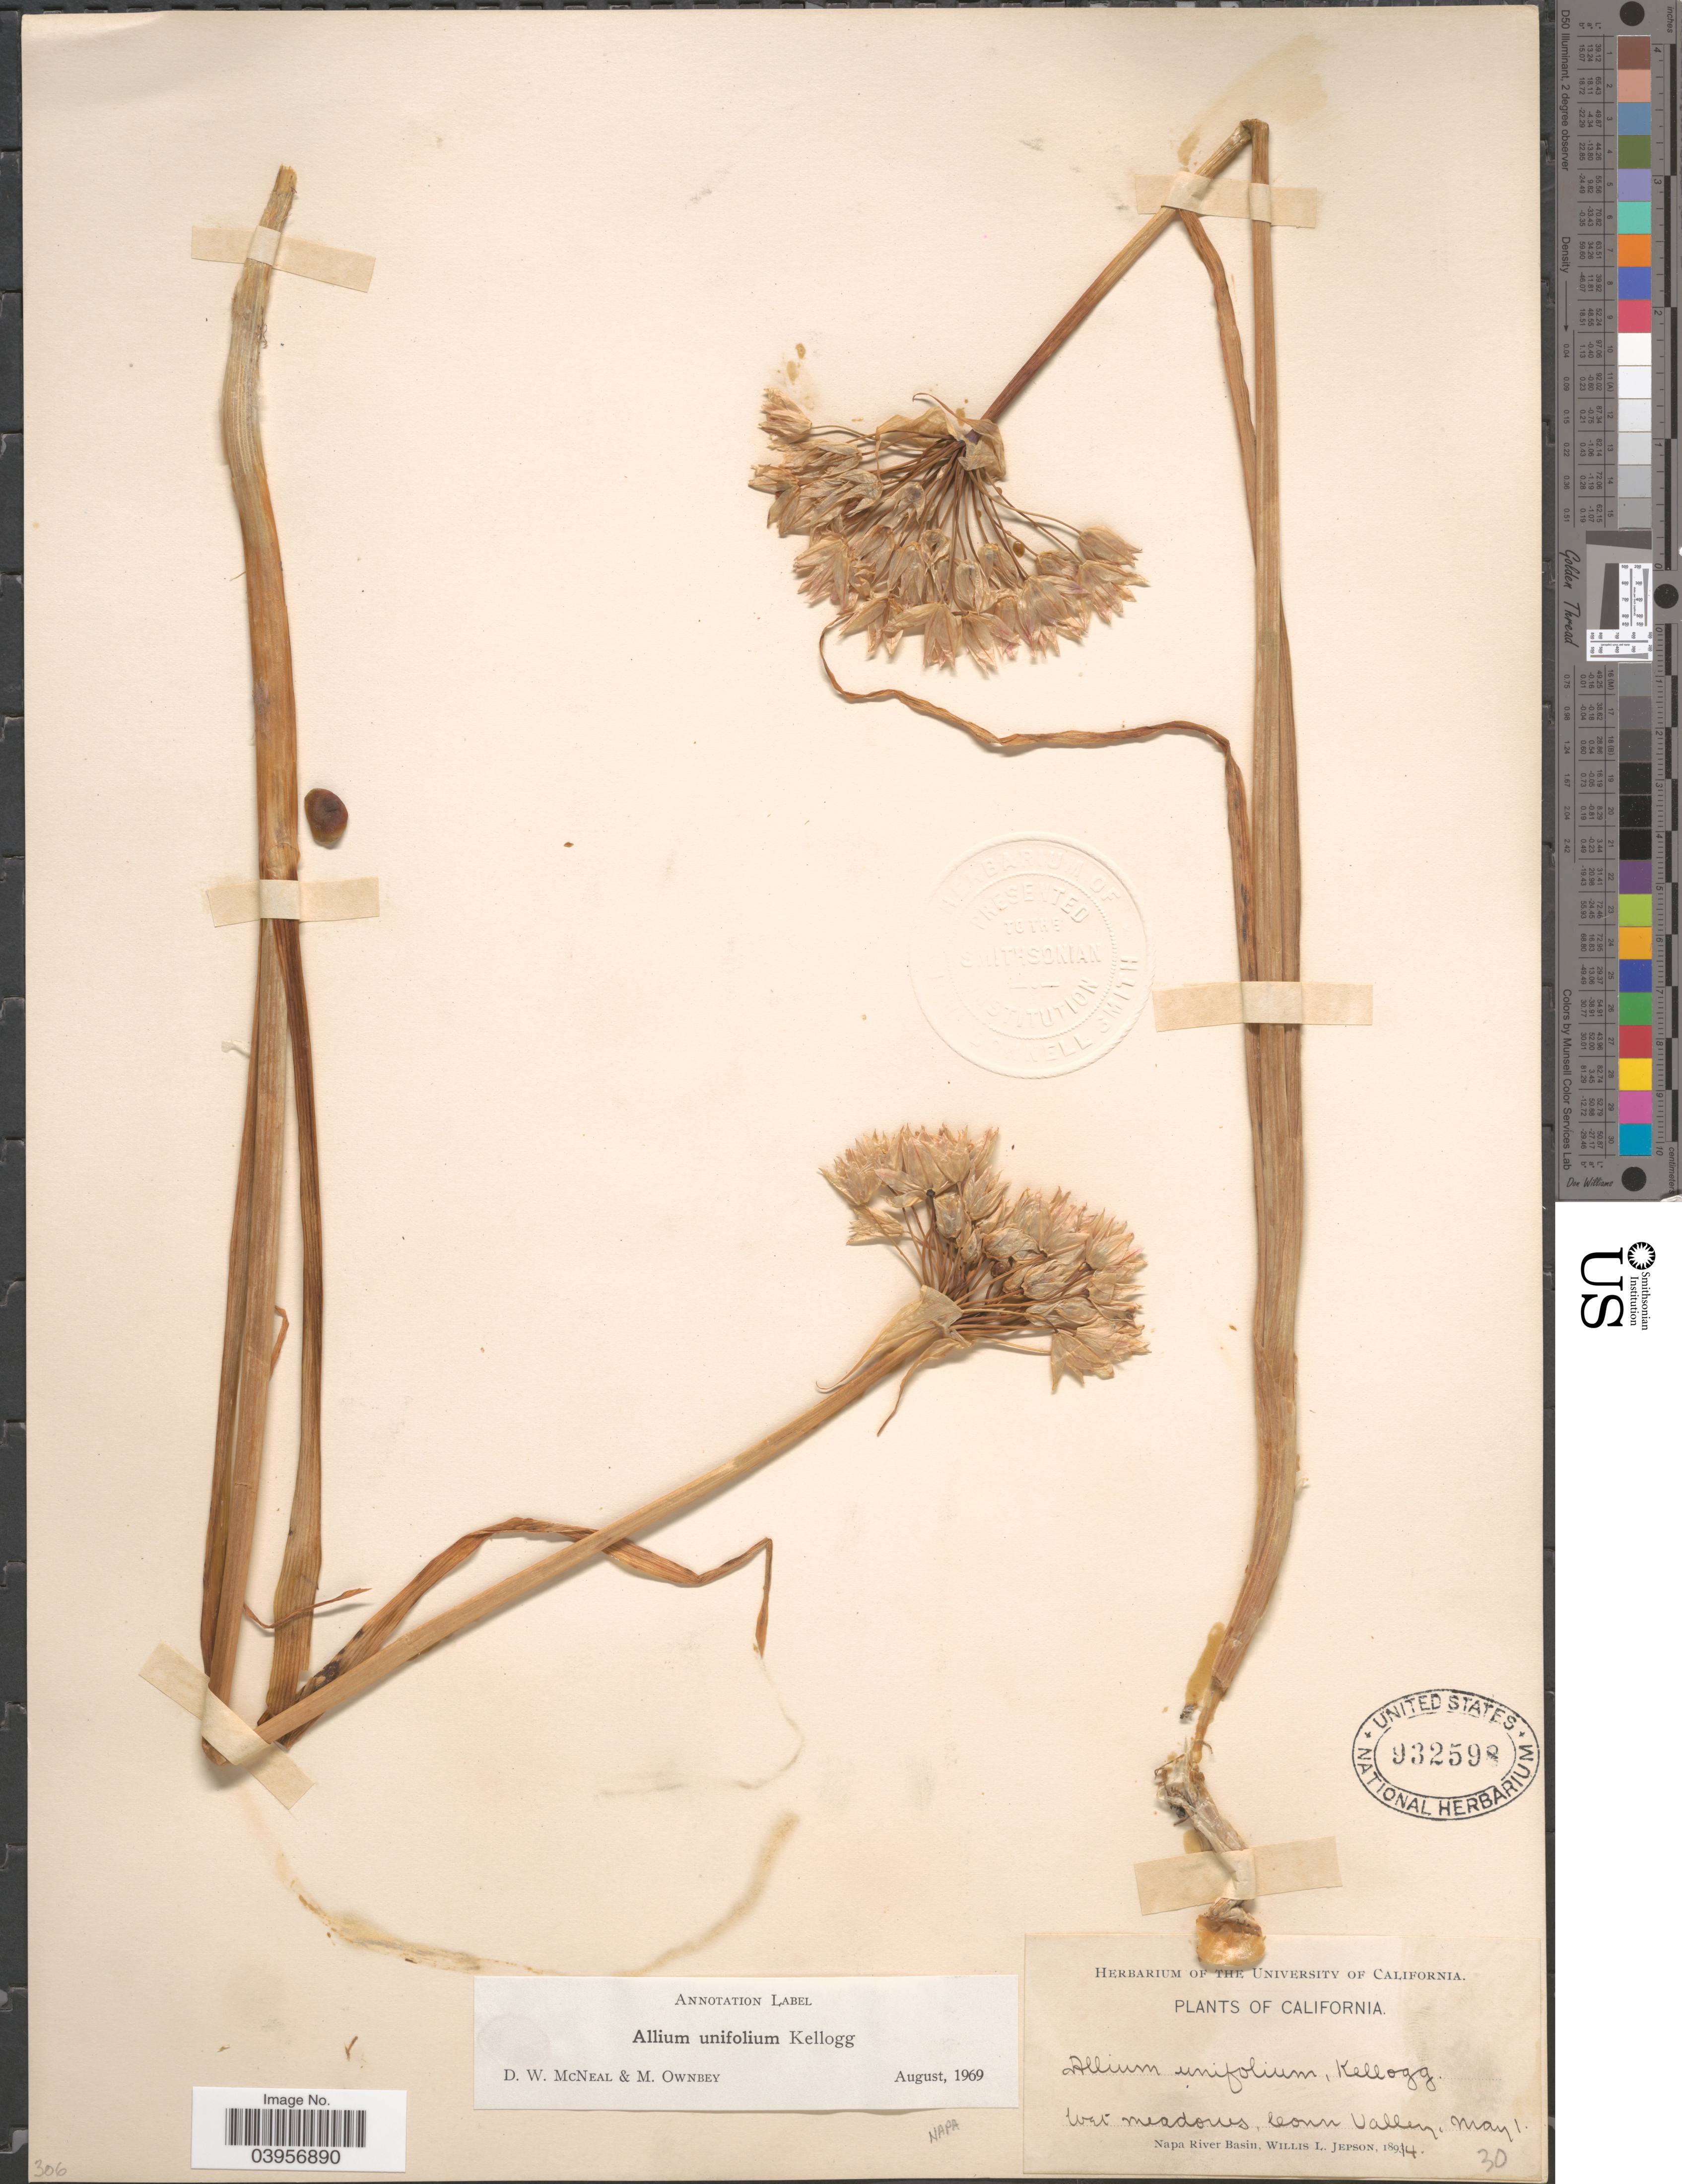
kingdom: Plantae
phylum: Tracheophyta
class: Liliopsida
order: Asparagales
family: Amaryllidaceae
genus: Allium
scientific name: Allium unifolium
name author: Kellogg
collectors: W. L. Jepson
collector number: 30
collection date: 1894-05-01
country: United States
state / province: California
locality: Napa. Wet meadows, Conn Valley. Napa River Basin.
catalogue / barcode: US 932598